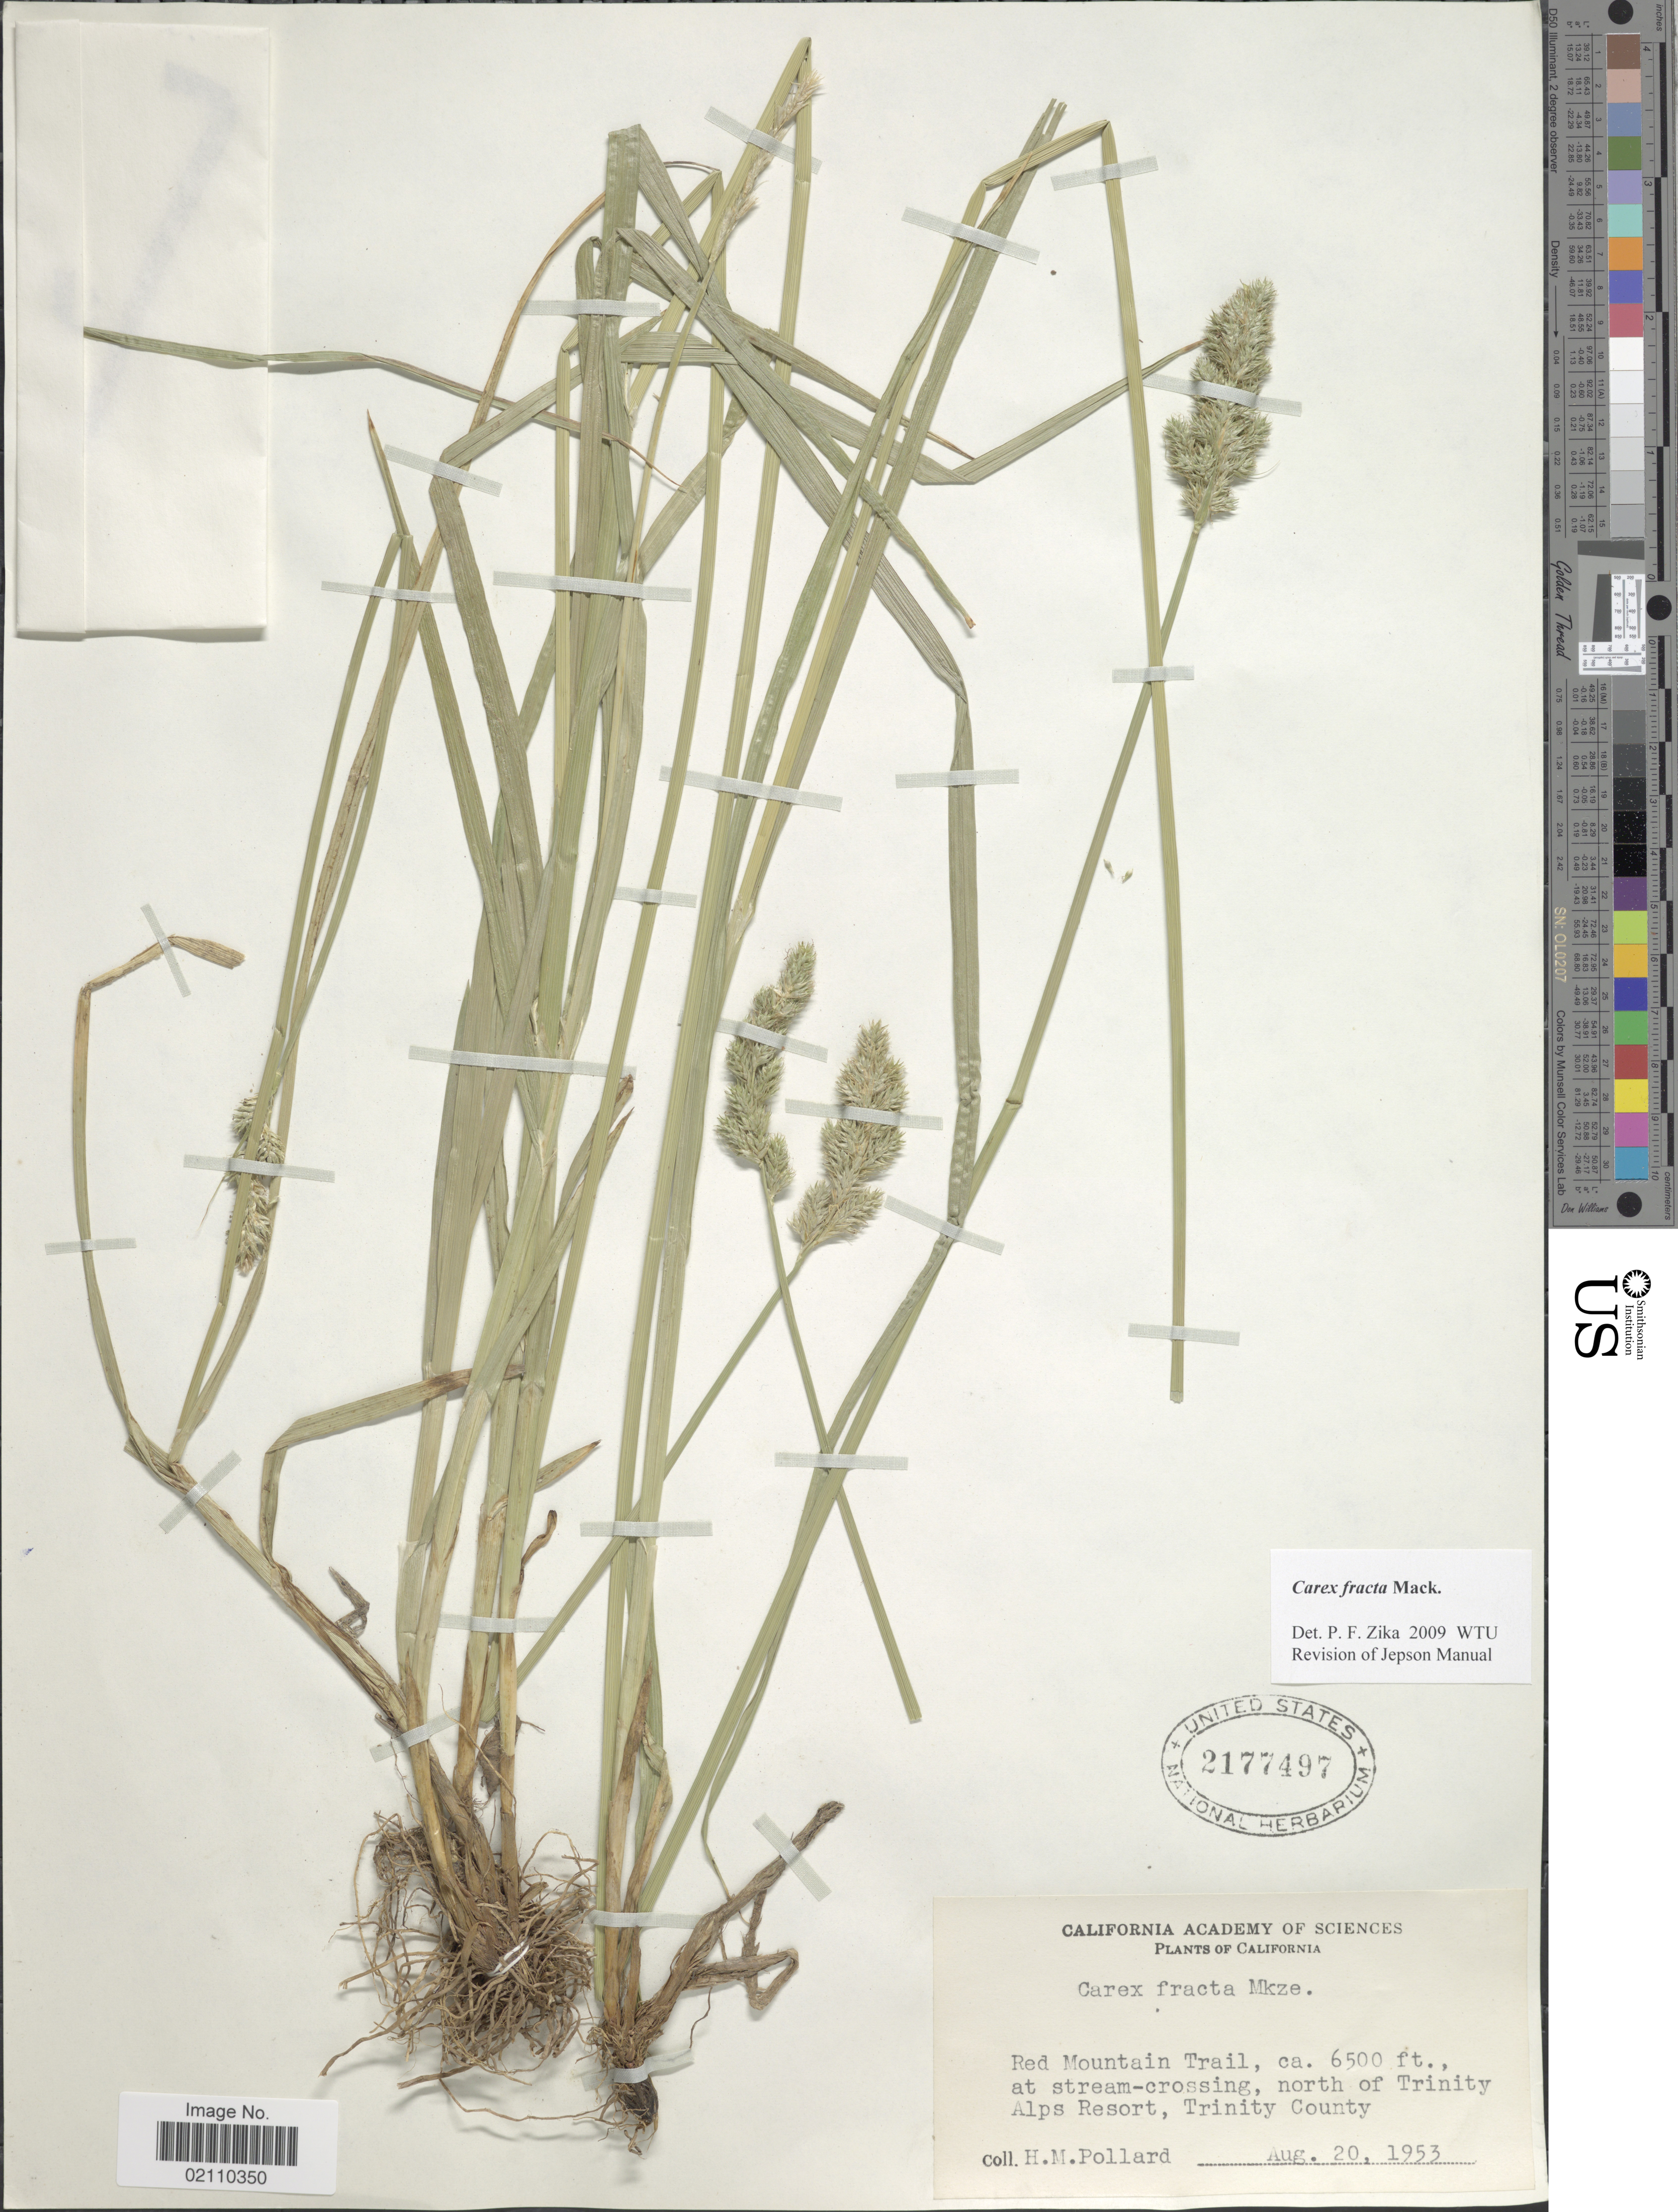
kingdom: Plantae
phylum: Tracheophyta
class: Liliopsida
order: Poales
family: Cyperaceae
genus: Carex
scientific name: Carex fracta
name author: Mack.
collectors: H. M. Pollard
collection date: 1953-08-20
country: United States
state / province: California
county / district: Trinity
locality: Red Mountain Trail, at stream-crossing, north of Trinity Alps Resort, Trinity County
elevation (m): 1981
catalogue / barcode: US 2177497